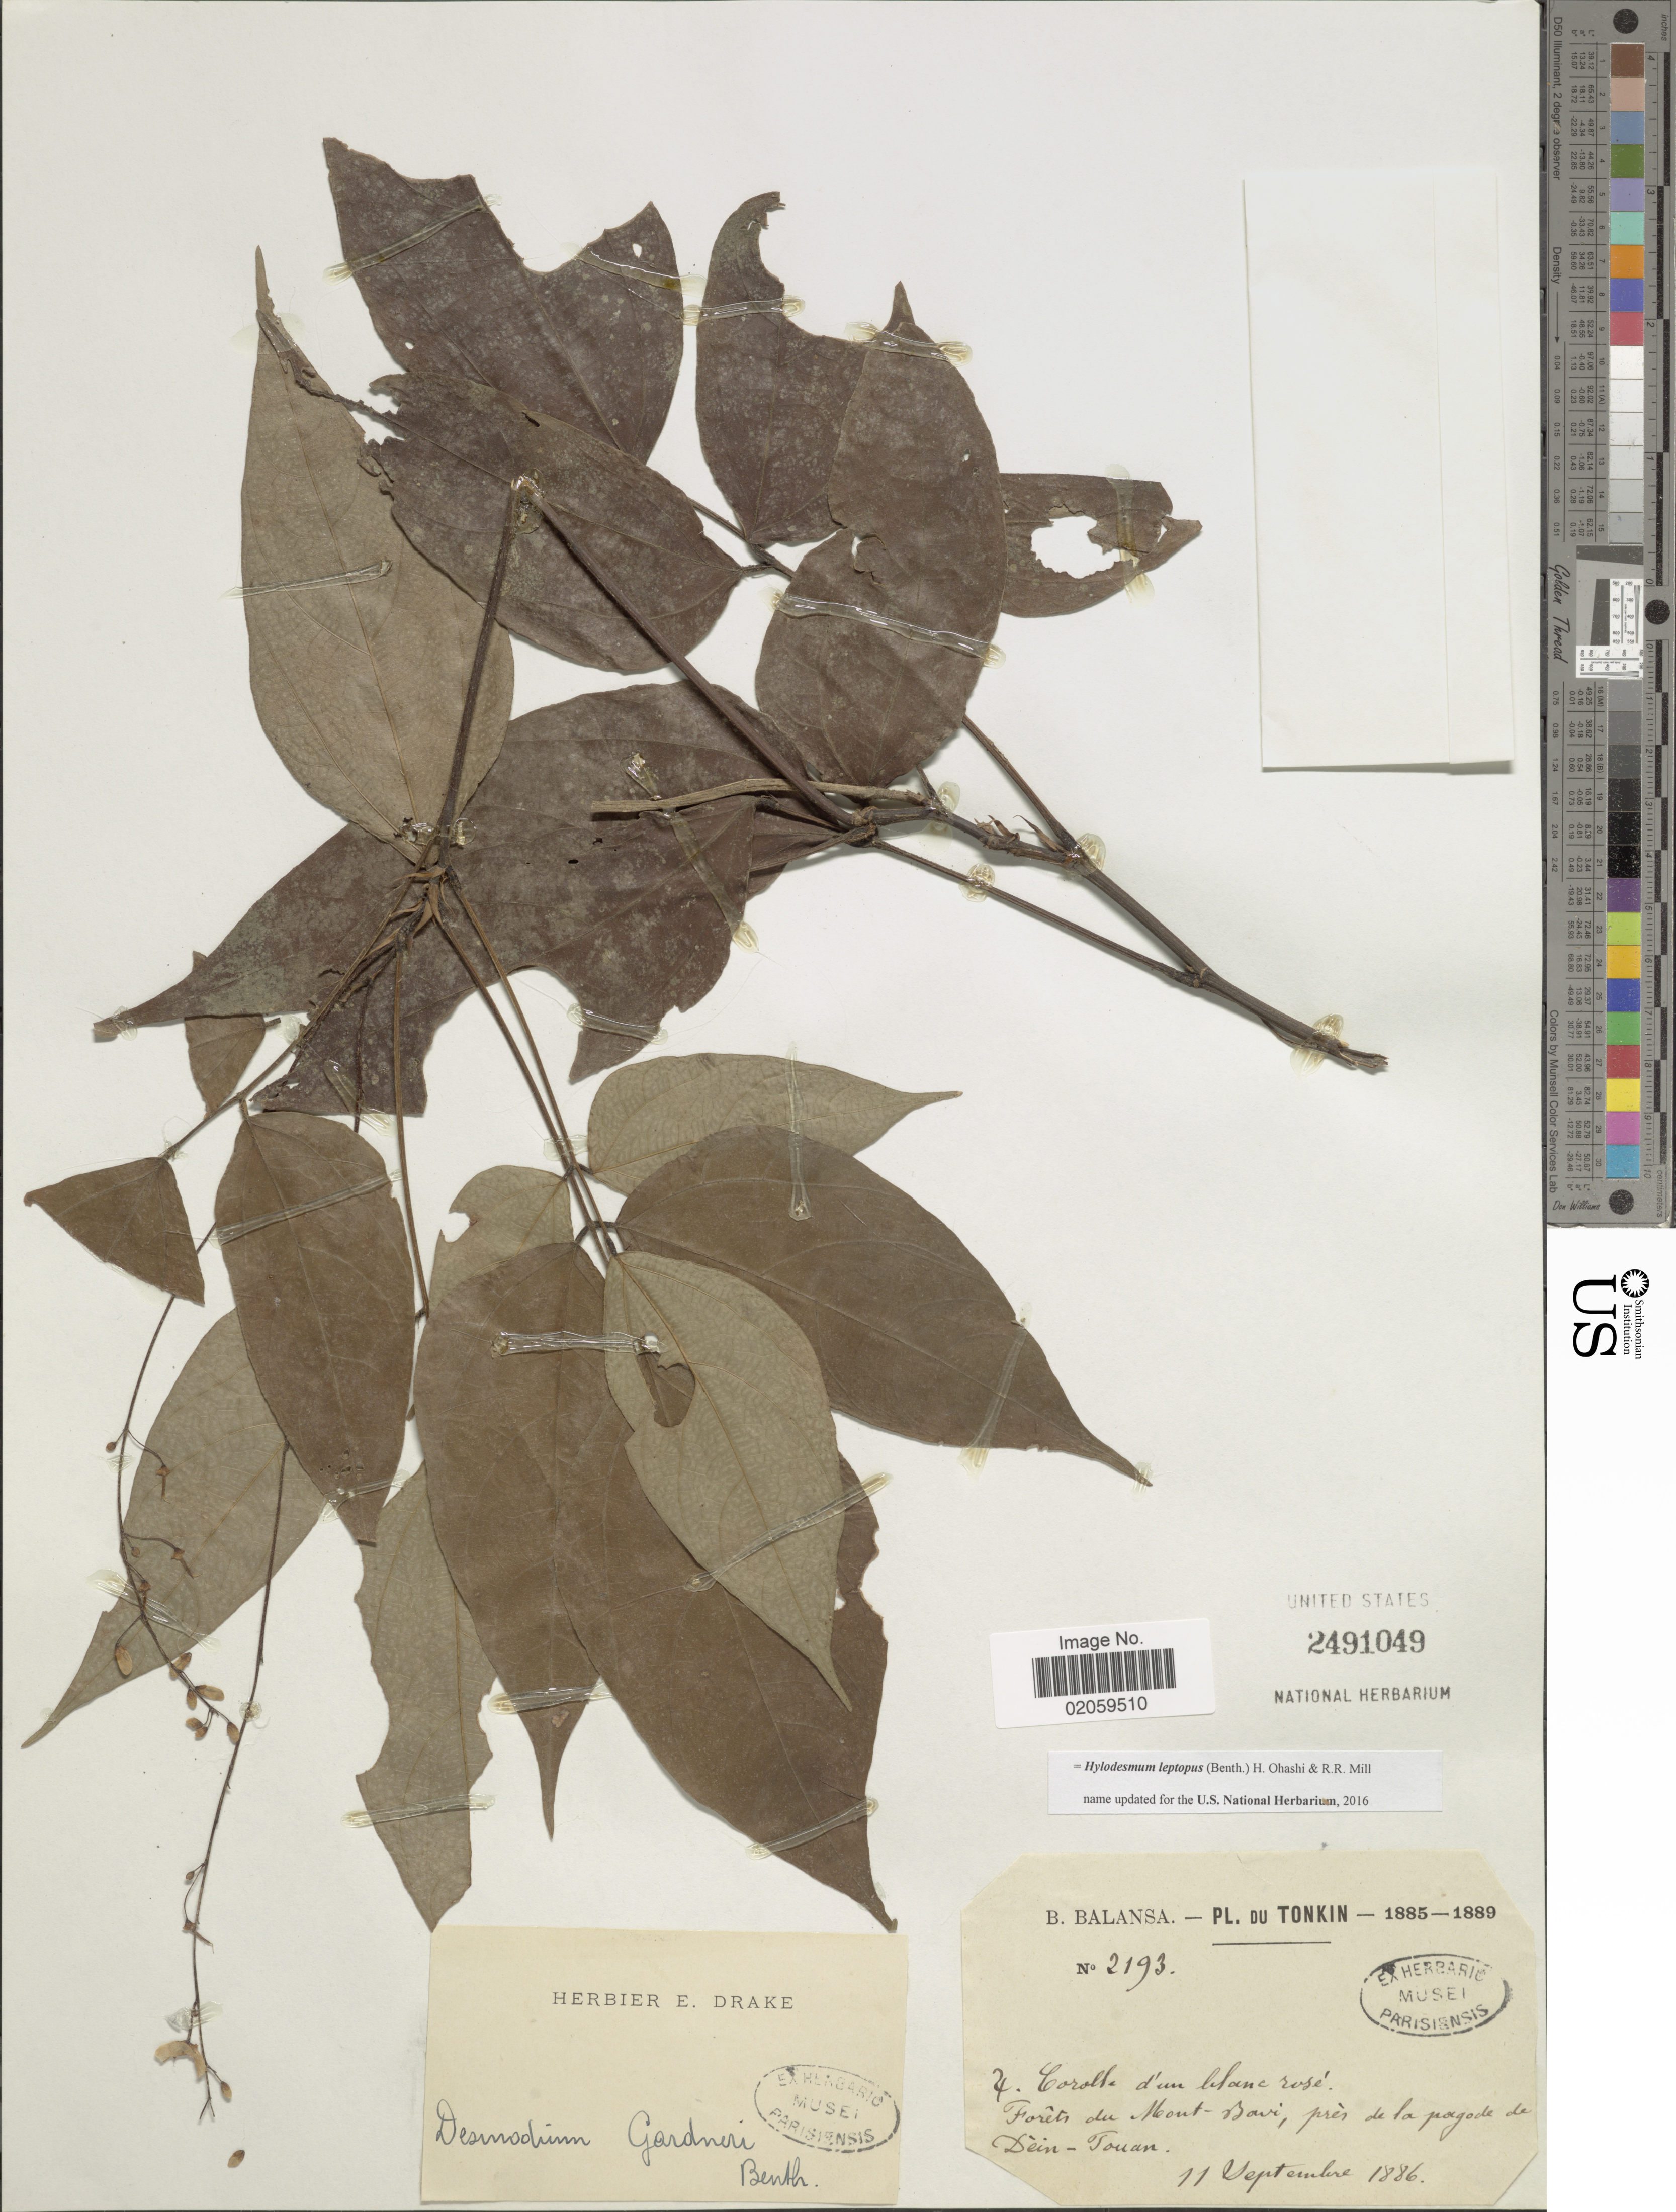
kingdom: Plantae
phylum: Tracheophyta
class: Magnoliopsida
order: Fabales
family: Fabaceae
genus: Hylodesmum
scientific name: Hylodesmum leptopus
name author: (A. Gray ex Benth.) H. Ohashi & R.R. Mill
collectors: B. Balansa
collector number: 2193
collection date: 1886-09-11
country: Vietnam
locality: Tonkin, Mont-Bavi, pres de la poegode de Dein-Touan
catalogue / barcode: US 2491049